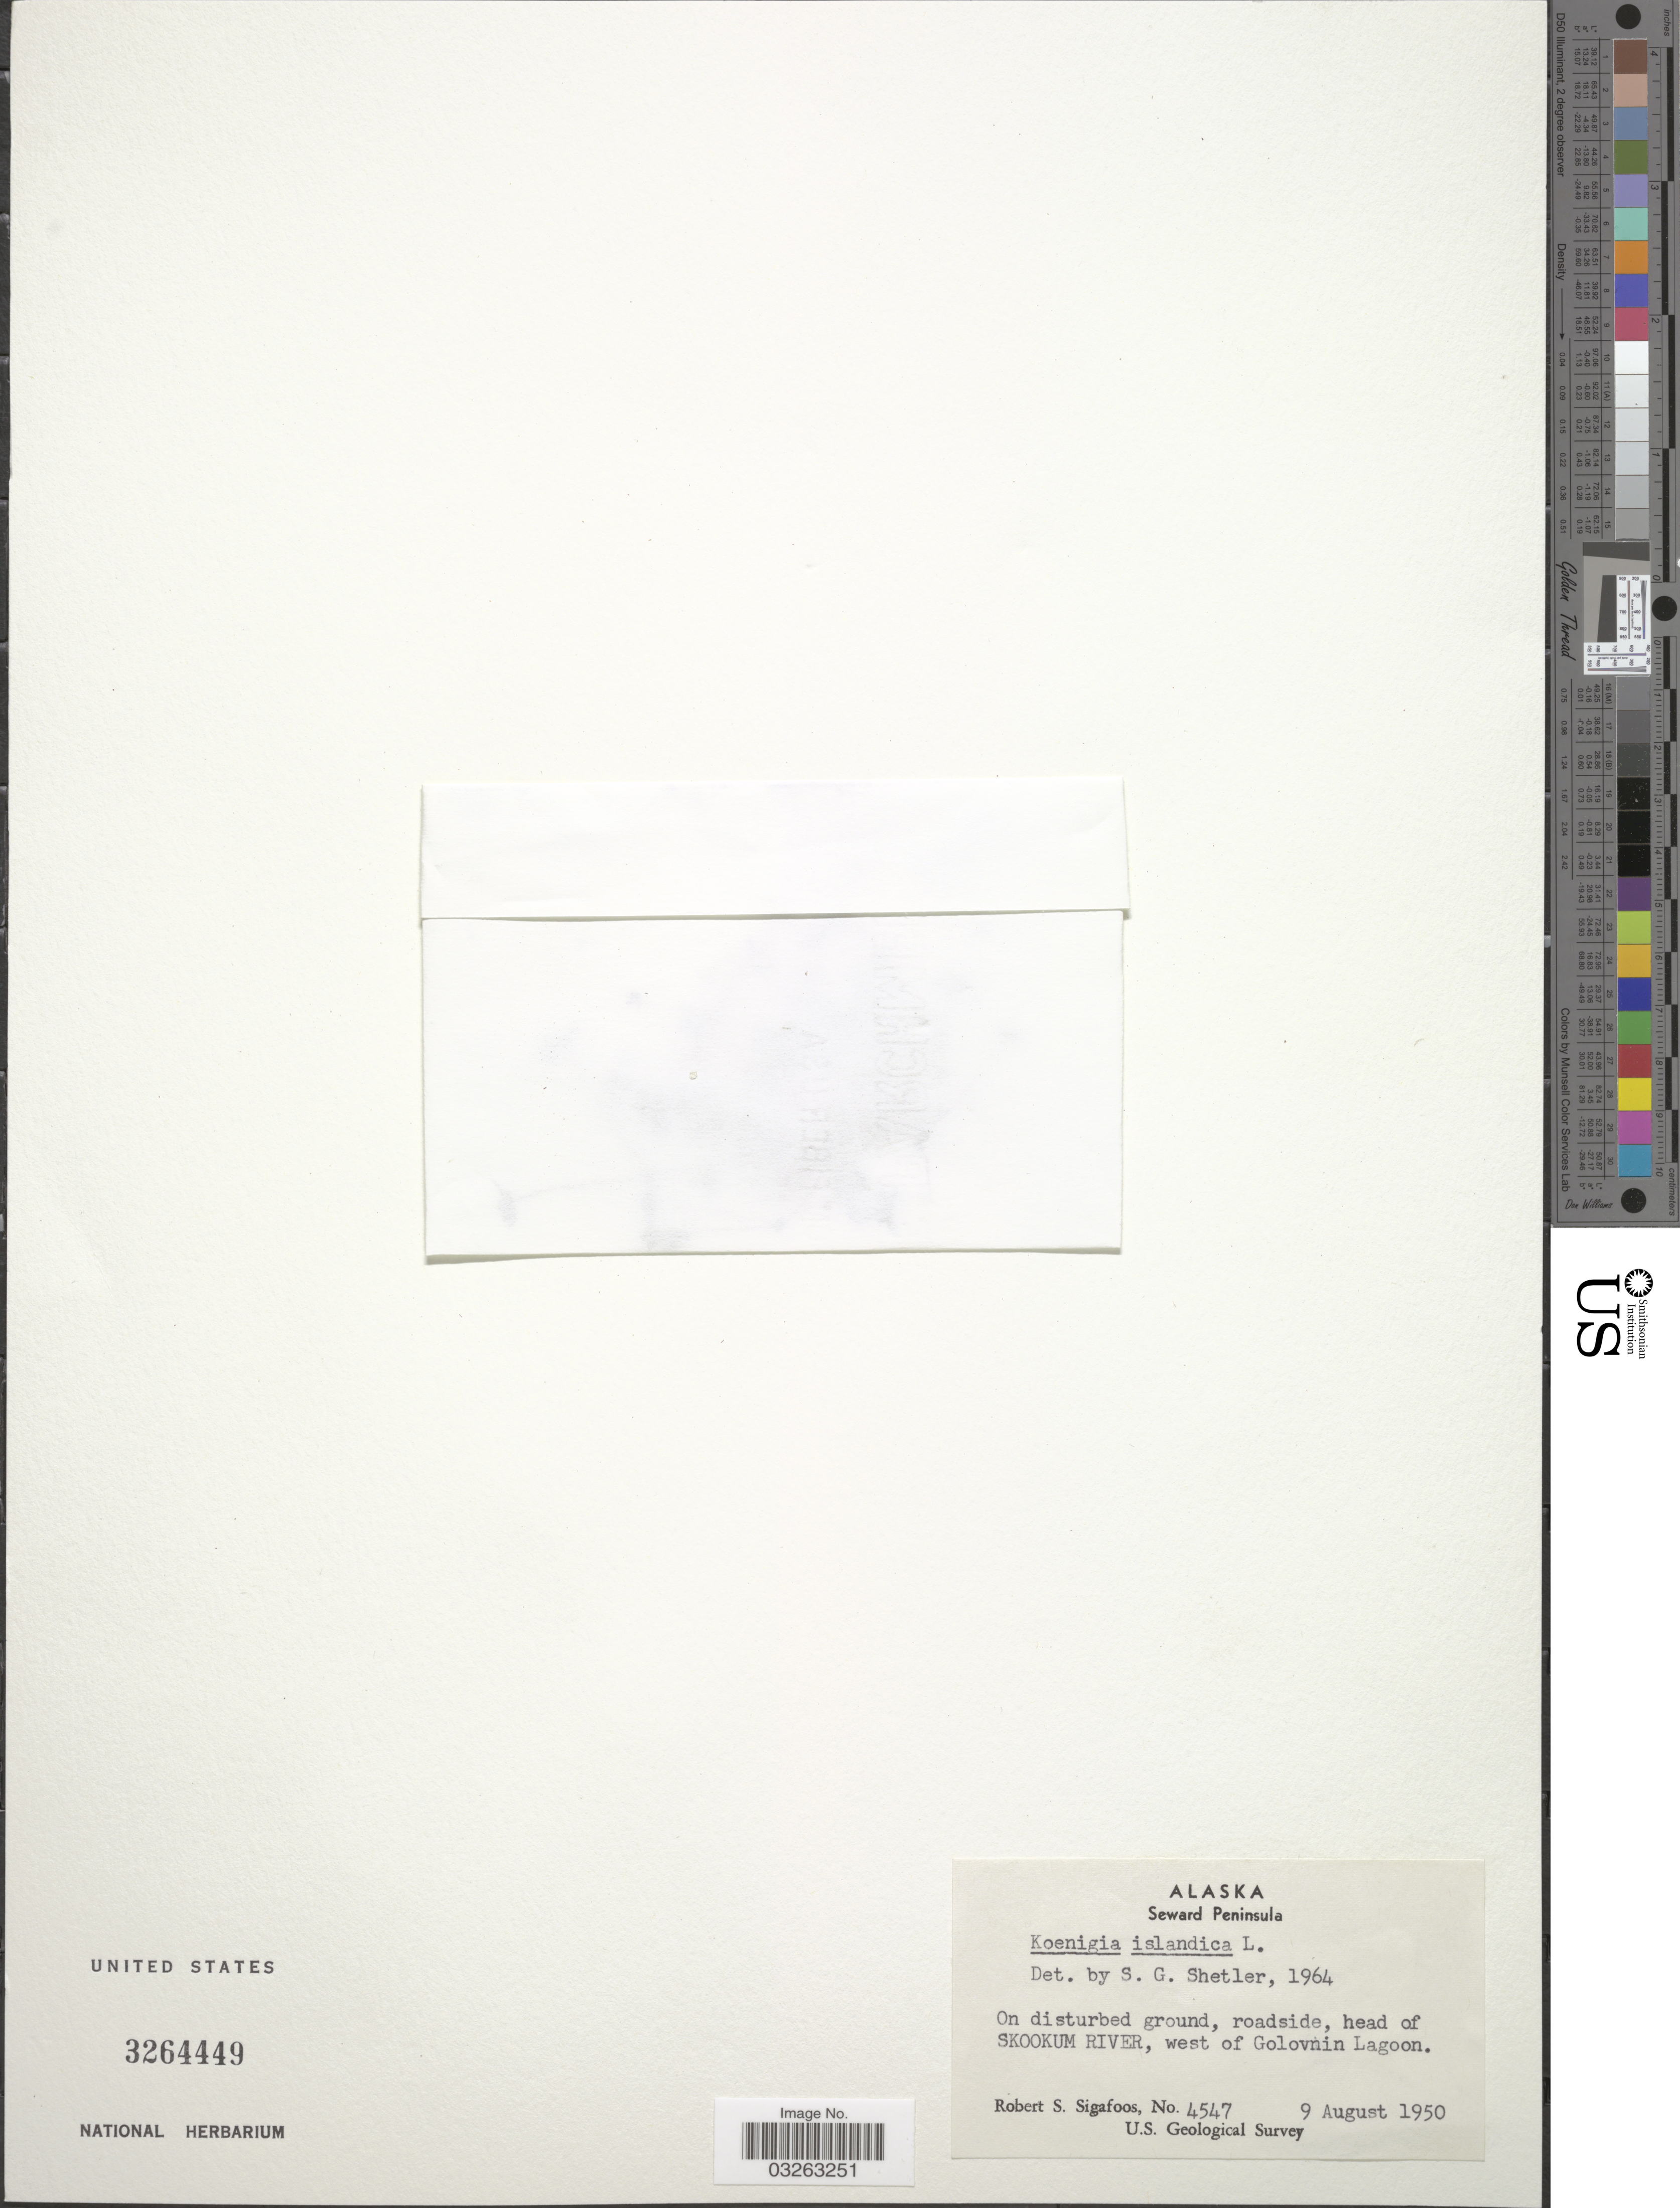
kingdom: Plantae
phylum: Tracheophyta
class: Magnoliopsida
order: Caryophyllales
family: Polygonaceae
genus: Koenigia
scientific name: Koenigia islandica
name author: L.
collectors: R. Sigafoos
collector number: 4547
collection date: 1950-08-09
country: United States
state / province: Alaska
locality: Seward Peninsula. Roadside, head of Skookum River, west of Golovnin Lagoon.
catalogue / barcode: US 3264449